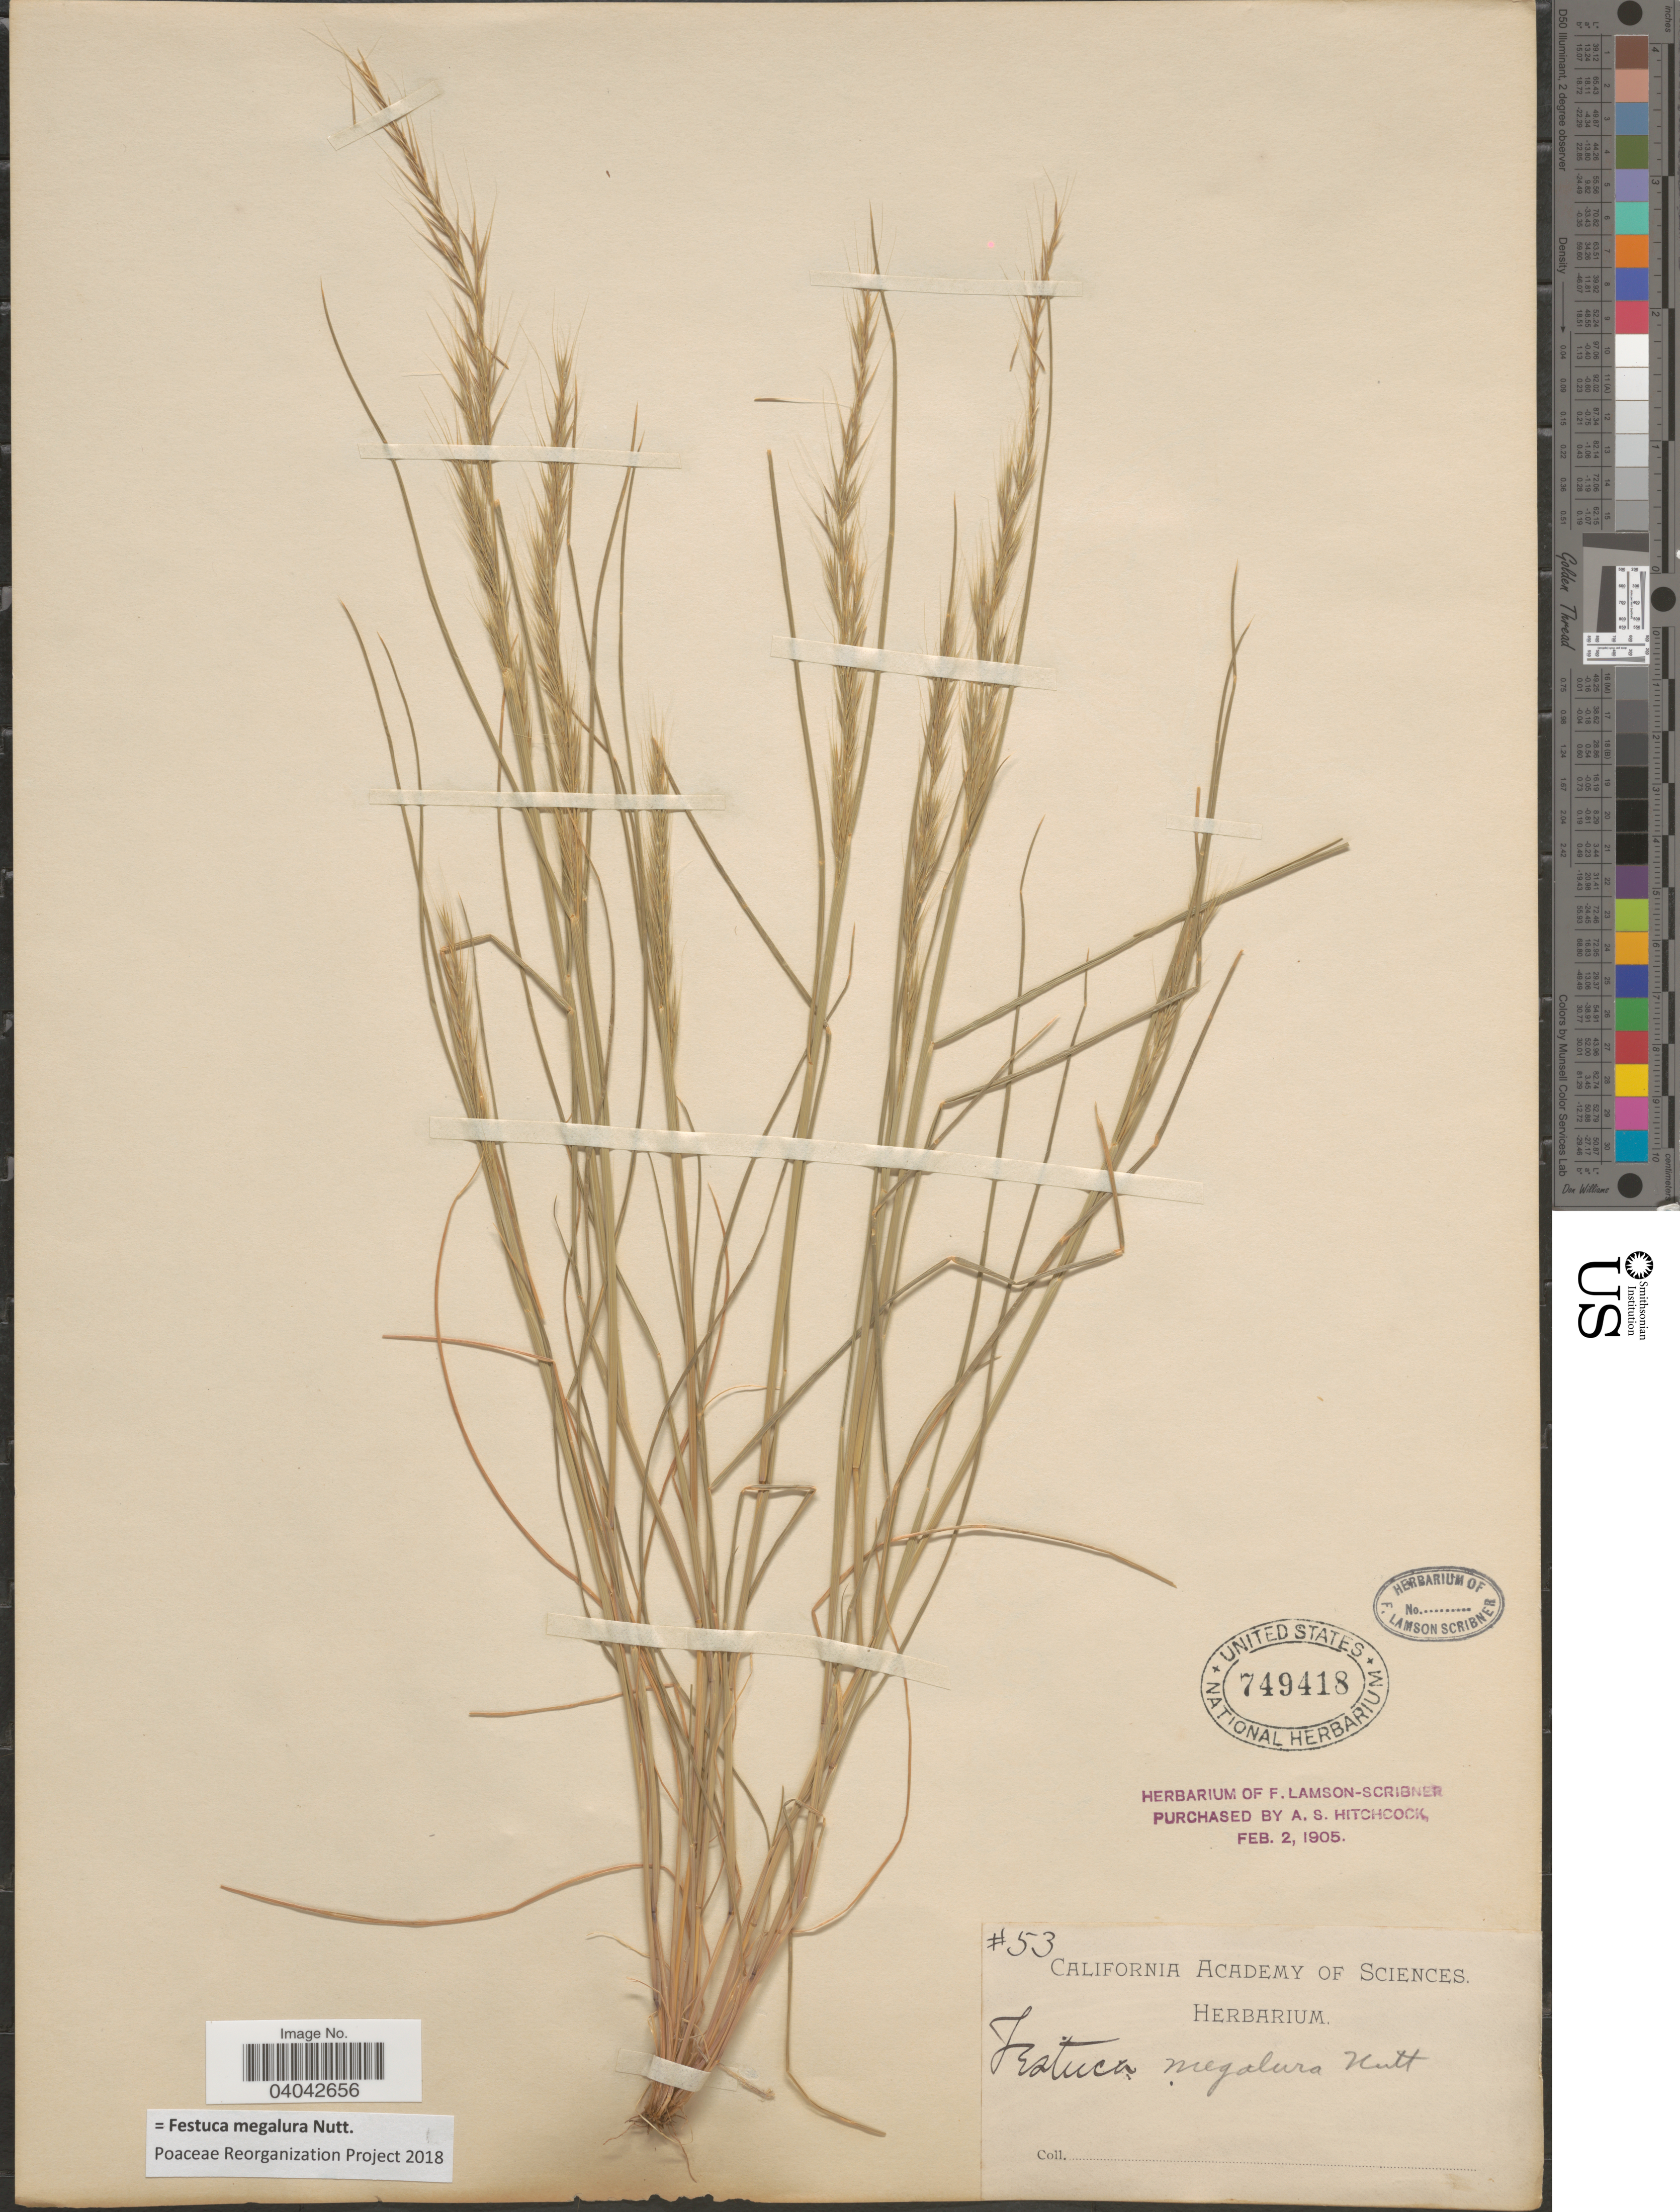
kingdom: Plantae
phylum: Tracheophyta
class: Liliopsida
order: Poales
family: Poaceae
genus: Festuca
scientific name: Festuca megalura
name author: Nutt.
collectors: ex herb. Cal. Academy of Sciences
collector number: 53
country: United States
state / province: California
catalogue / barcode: US 749418